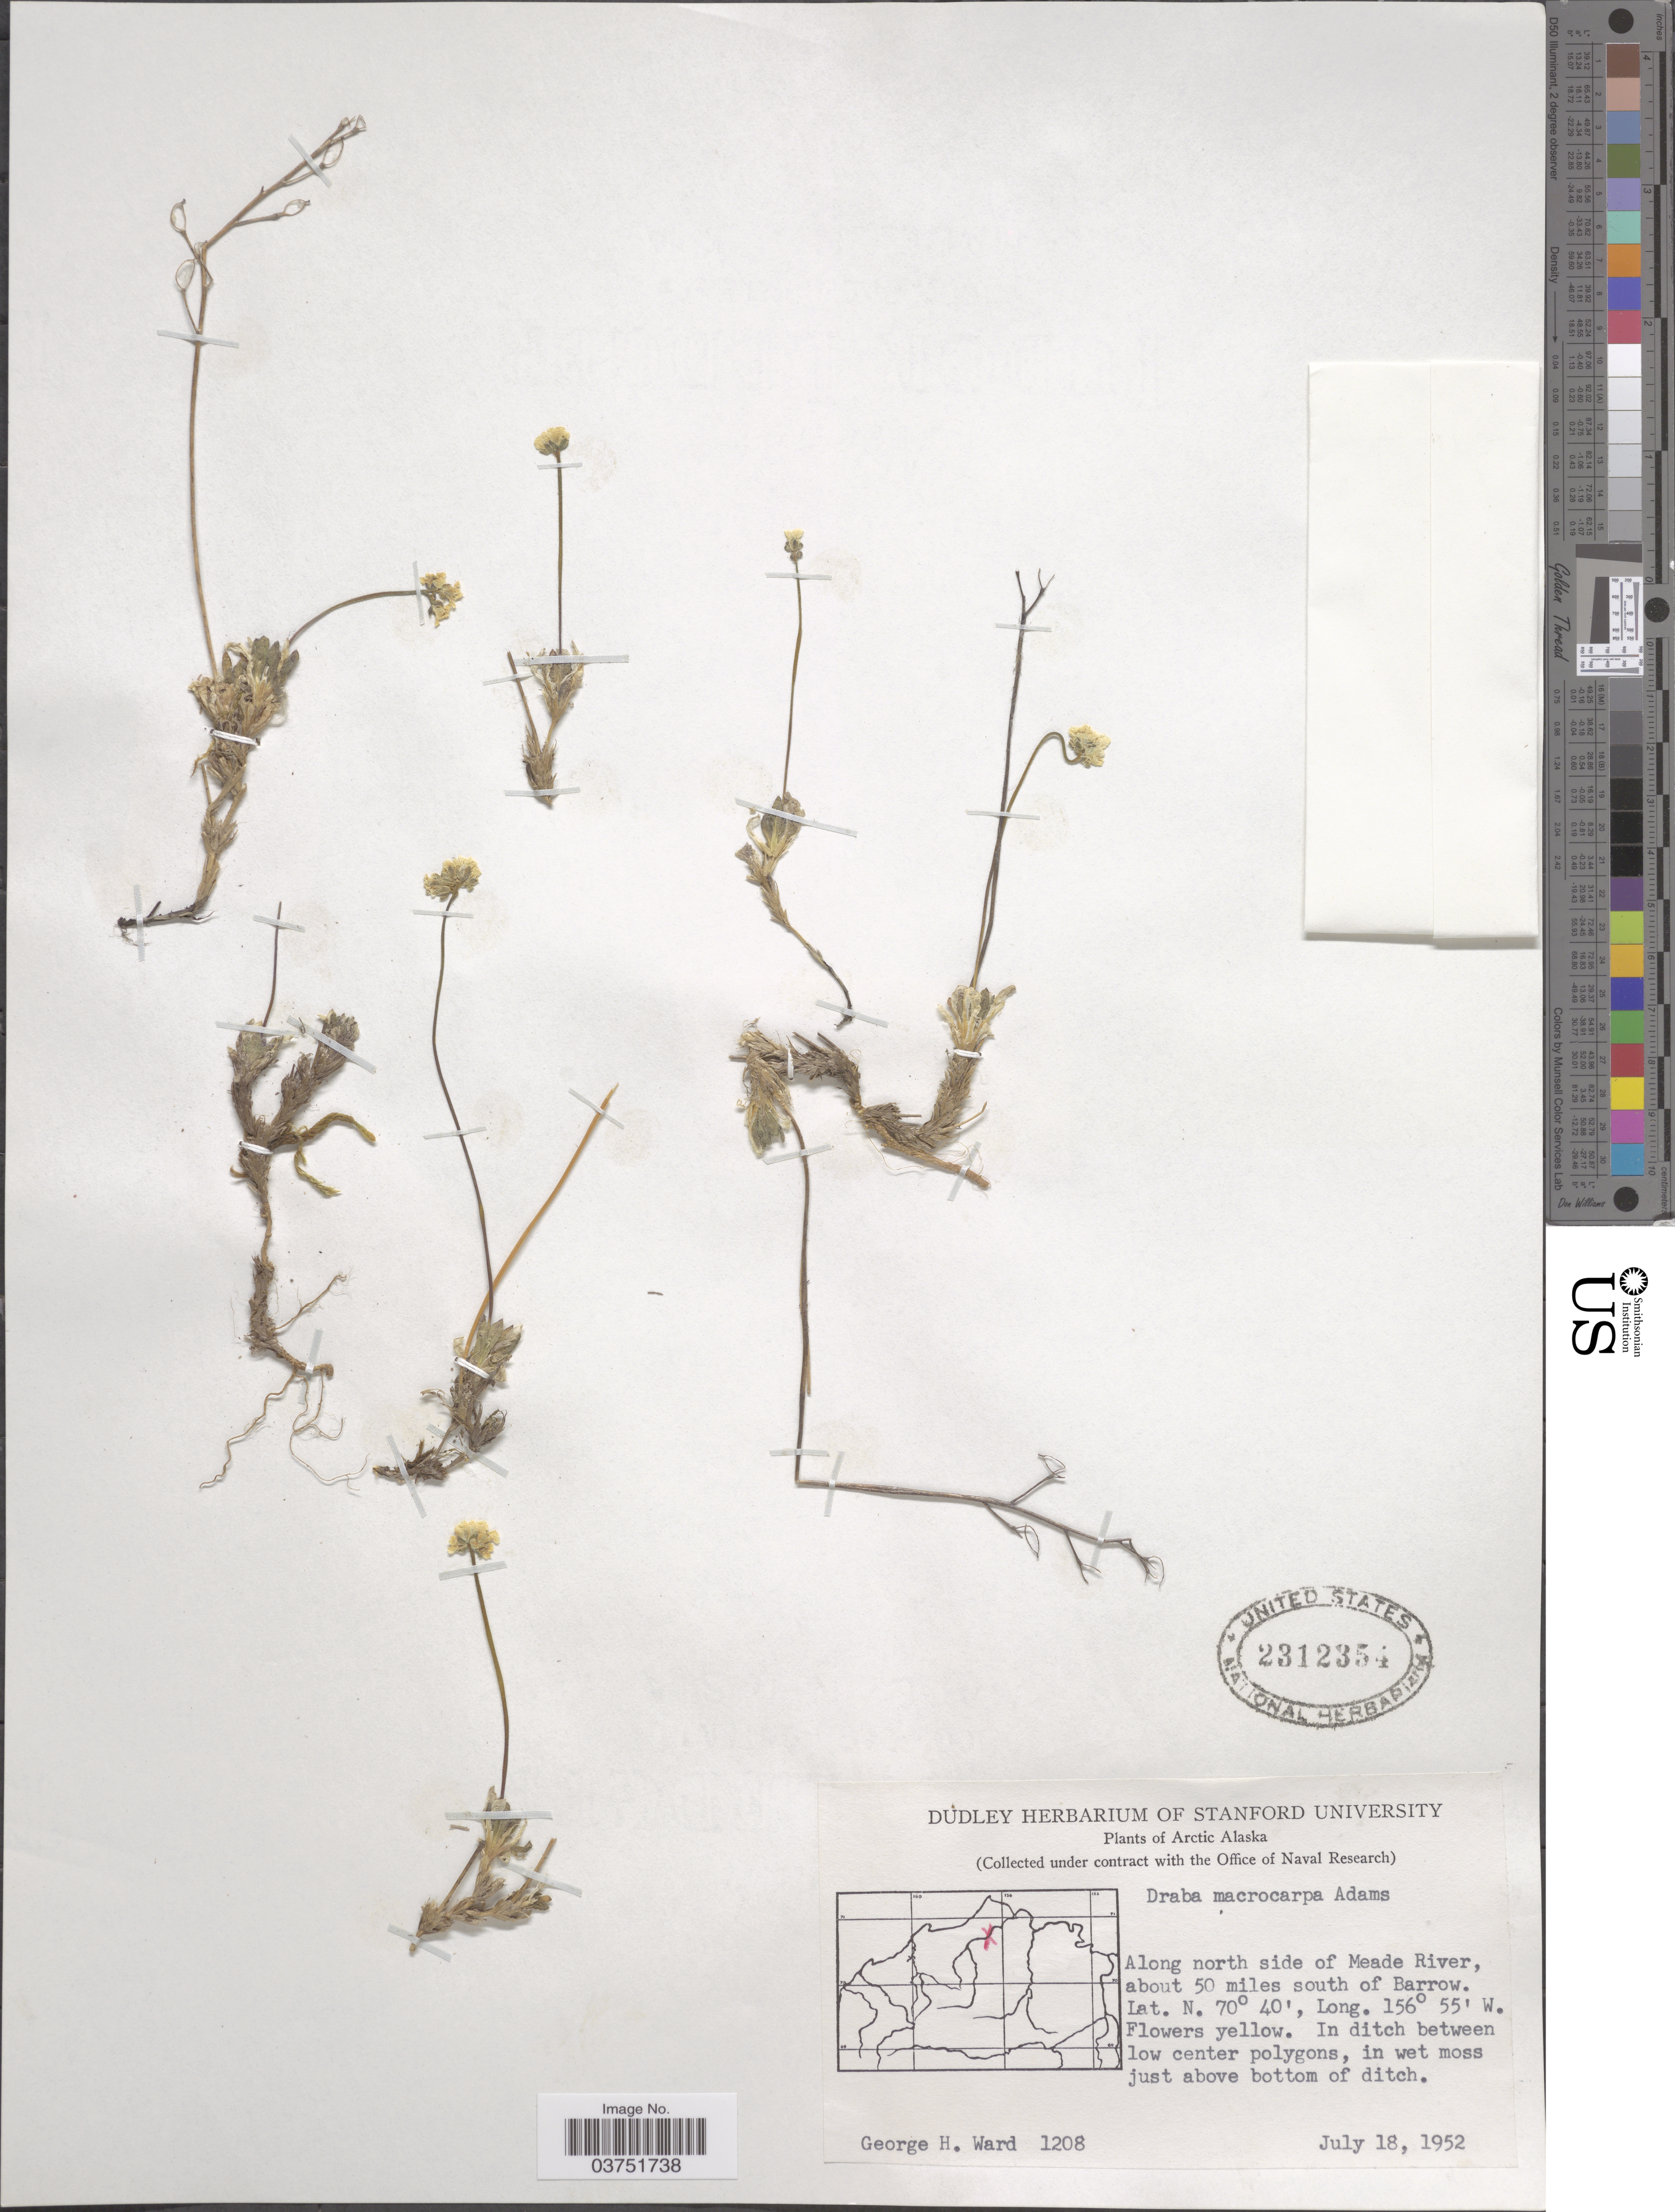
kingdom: Plantae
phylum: Tracheophyta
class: Magnoliopsida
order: Brassicales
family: Brassicaceae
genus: Draba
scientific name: Draba macrocarpa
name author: Adams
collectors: G. H. Ward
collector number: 1208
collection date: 1952-07-18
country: United States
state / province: Alaska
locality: Arctic Alaska. Along north side of Meade River, about 50 miles south of Barrow.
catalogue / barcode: US 2312354